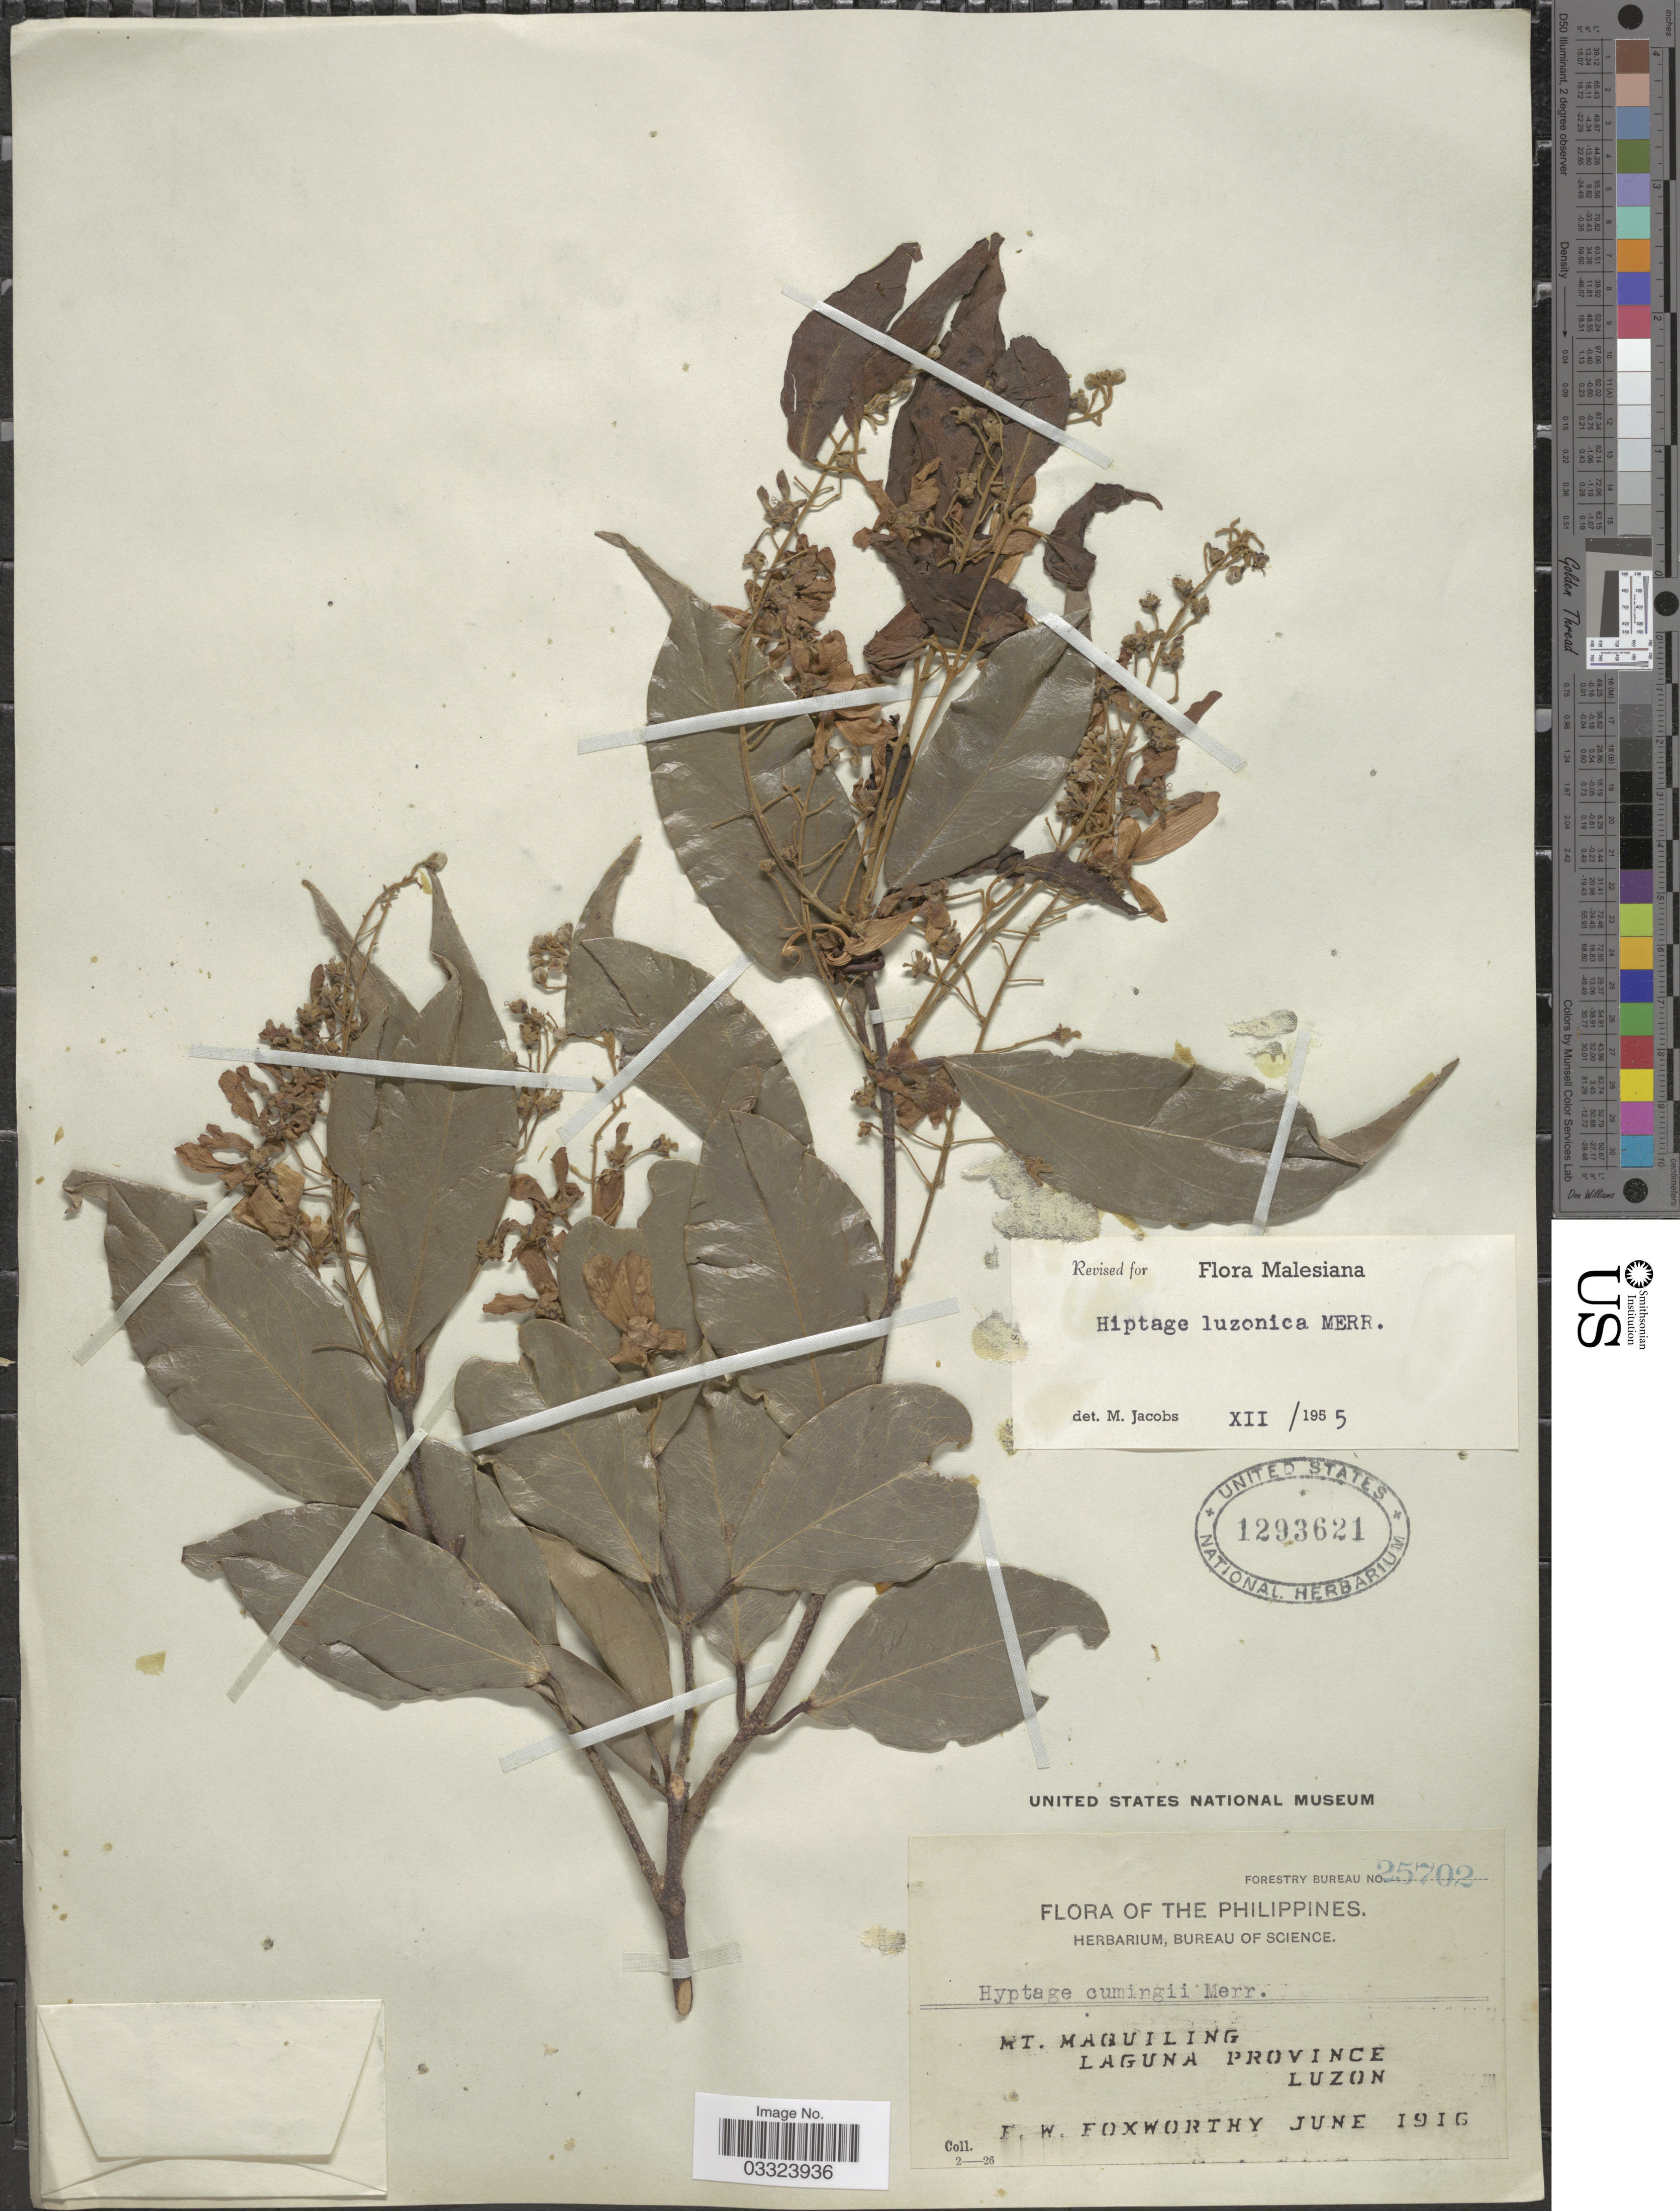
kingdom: Plantae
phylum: Tracheophyta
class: Magnoliopsida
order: Malpighiales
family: Malpighiaceae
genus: Hiptage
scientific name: Hiptage luzonica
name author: Merr.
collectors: F. W. Foxworthy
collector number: Forestry Bureau 25702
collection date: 1916-06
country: Philippines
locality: Mt. Maquiling, Laguna Province, Luzon.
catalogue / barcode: US 1293621